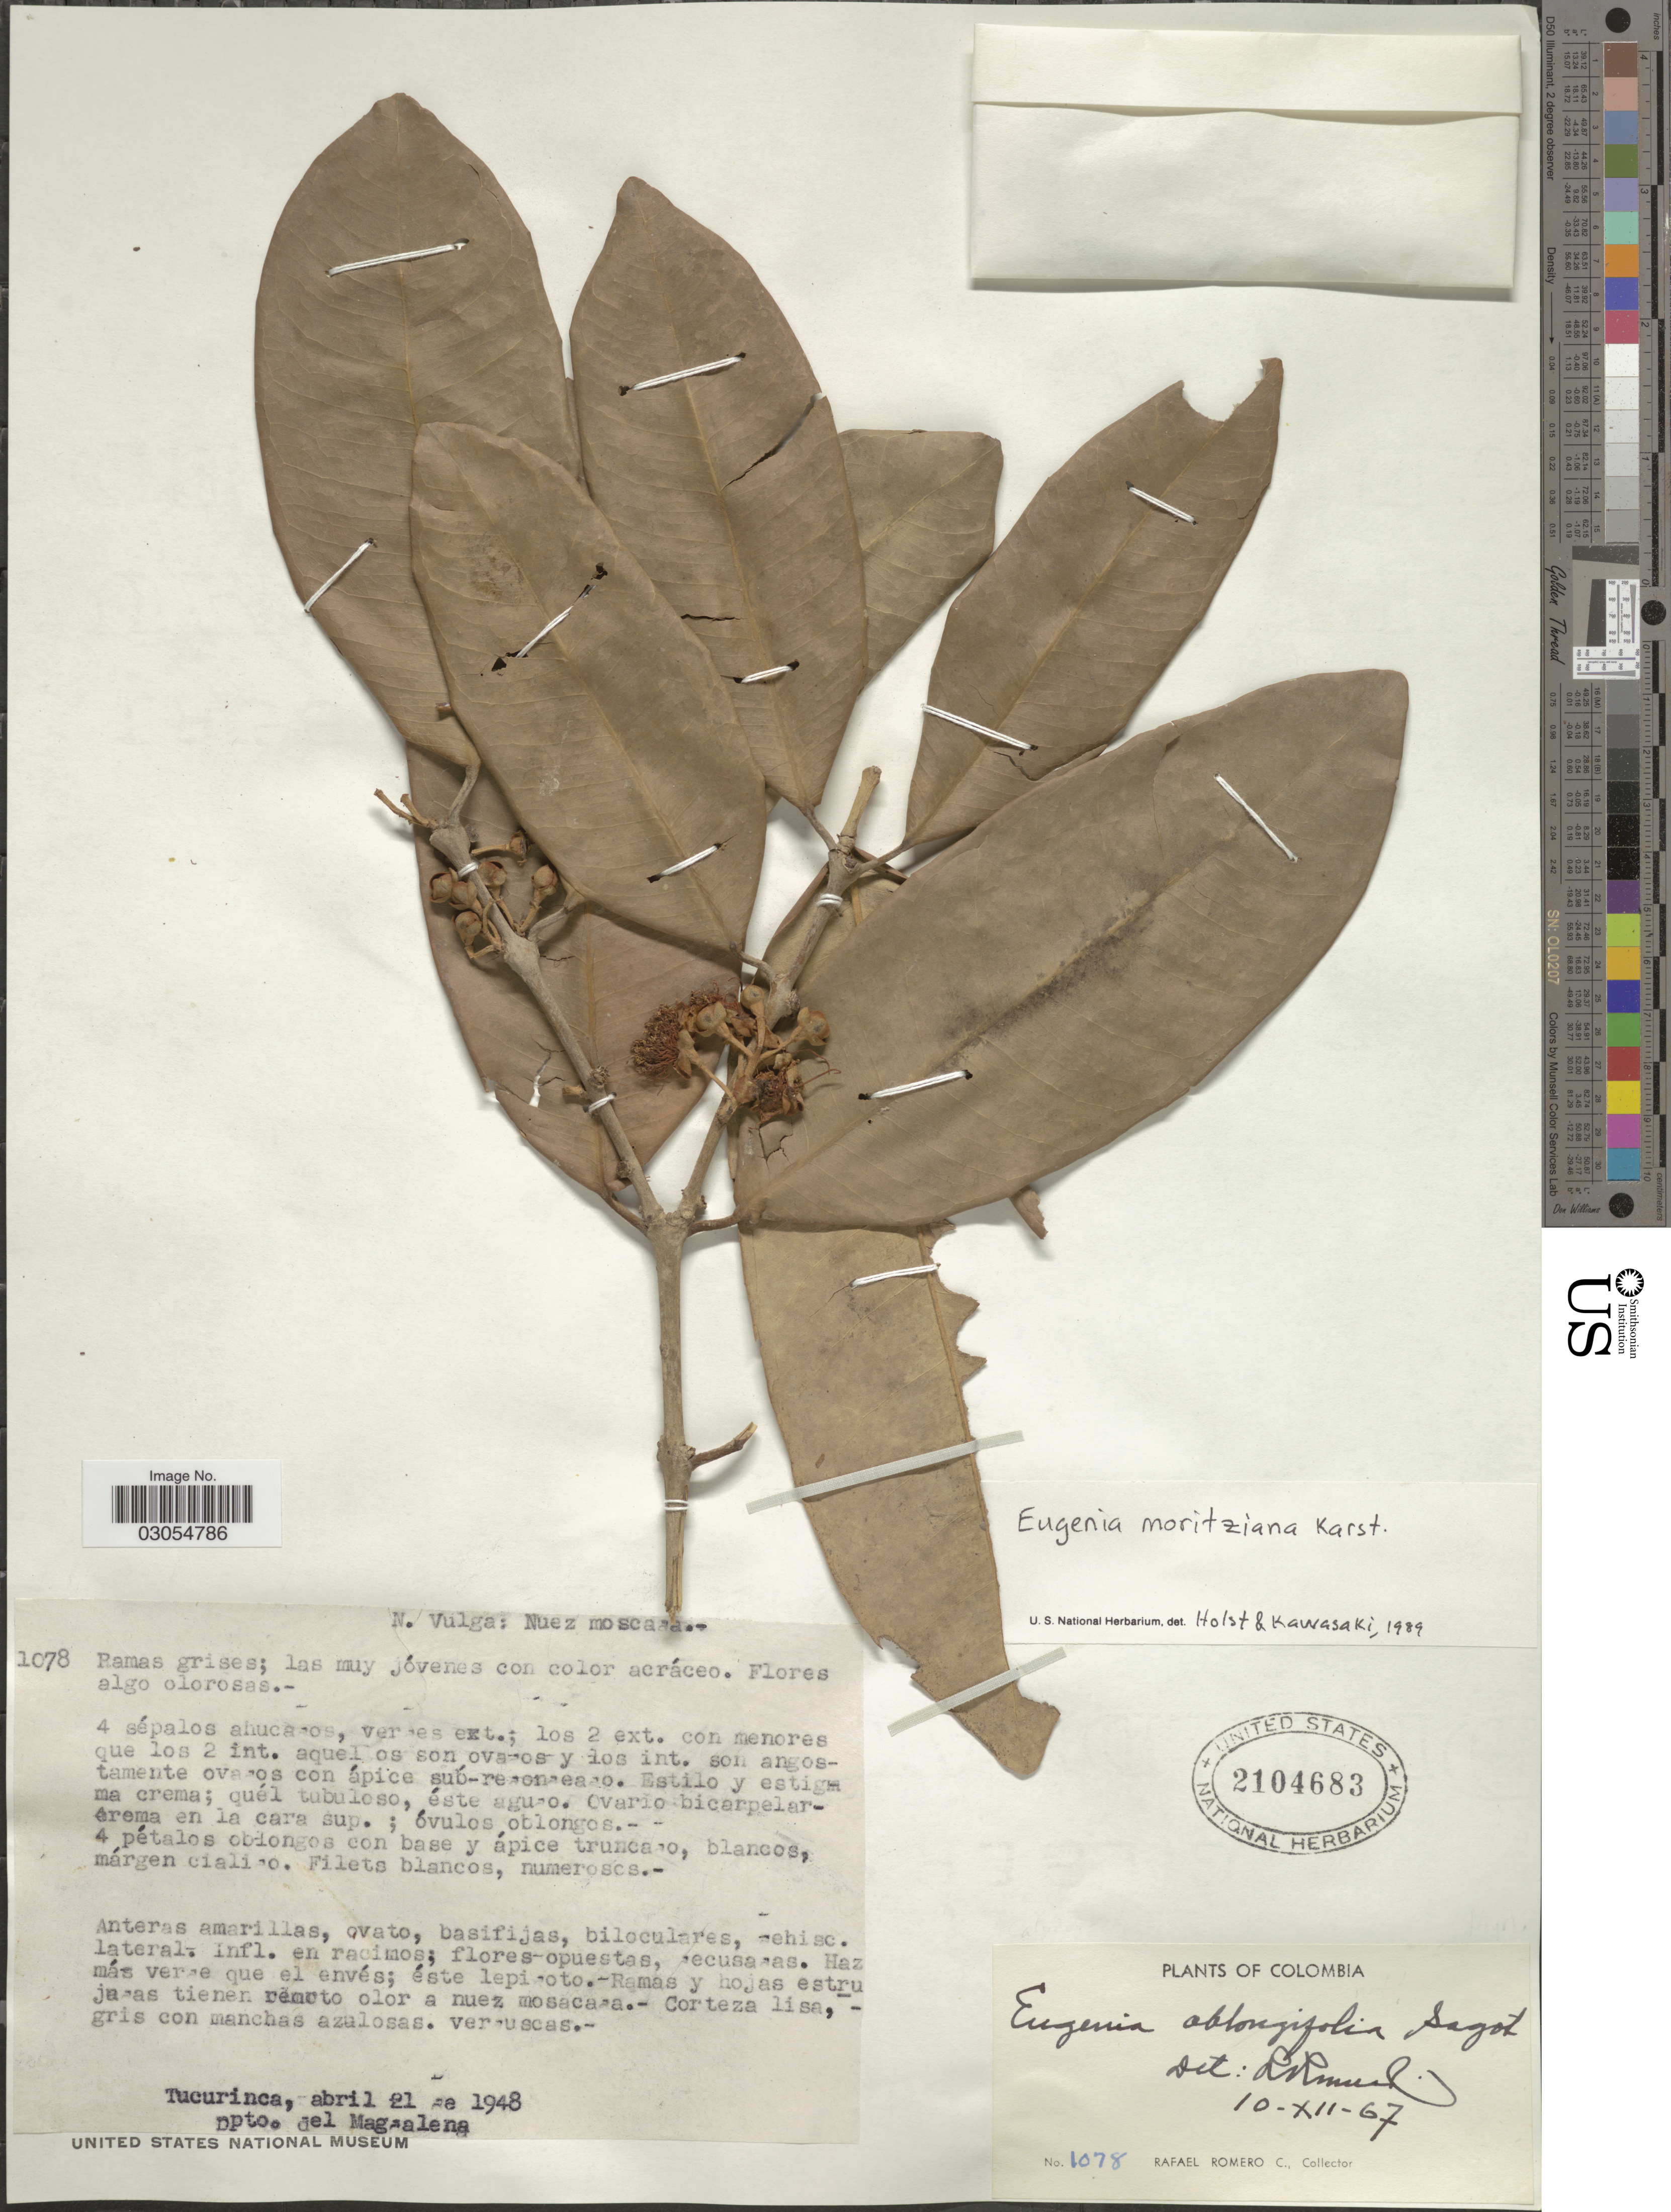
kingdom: Plantae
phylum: Tracheophyta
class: Magnoliopsida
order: Myrtales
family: Myrtaceae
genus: Eugenia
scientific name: Eugenia moritziana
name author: H. Karst.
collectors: R. Romero Castañeda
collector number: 1078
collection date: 1948-04-21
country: Colombia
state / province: Magdalena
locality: Tucurinca, Dpto. del Magdalena.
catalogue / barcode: US 2104683